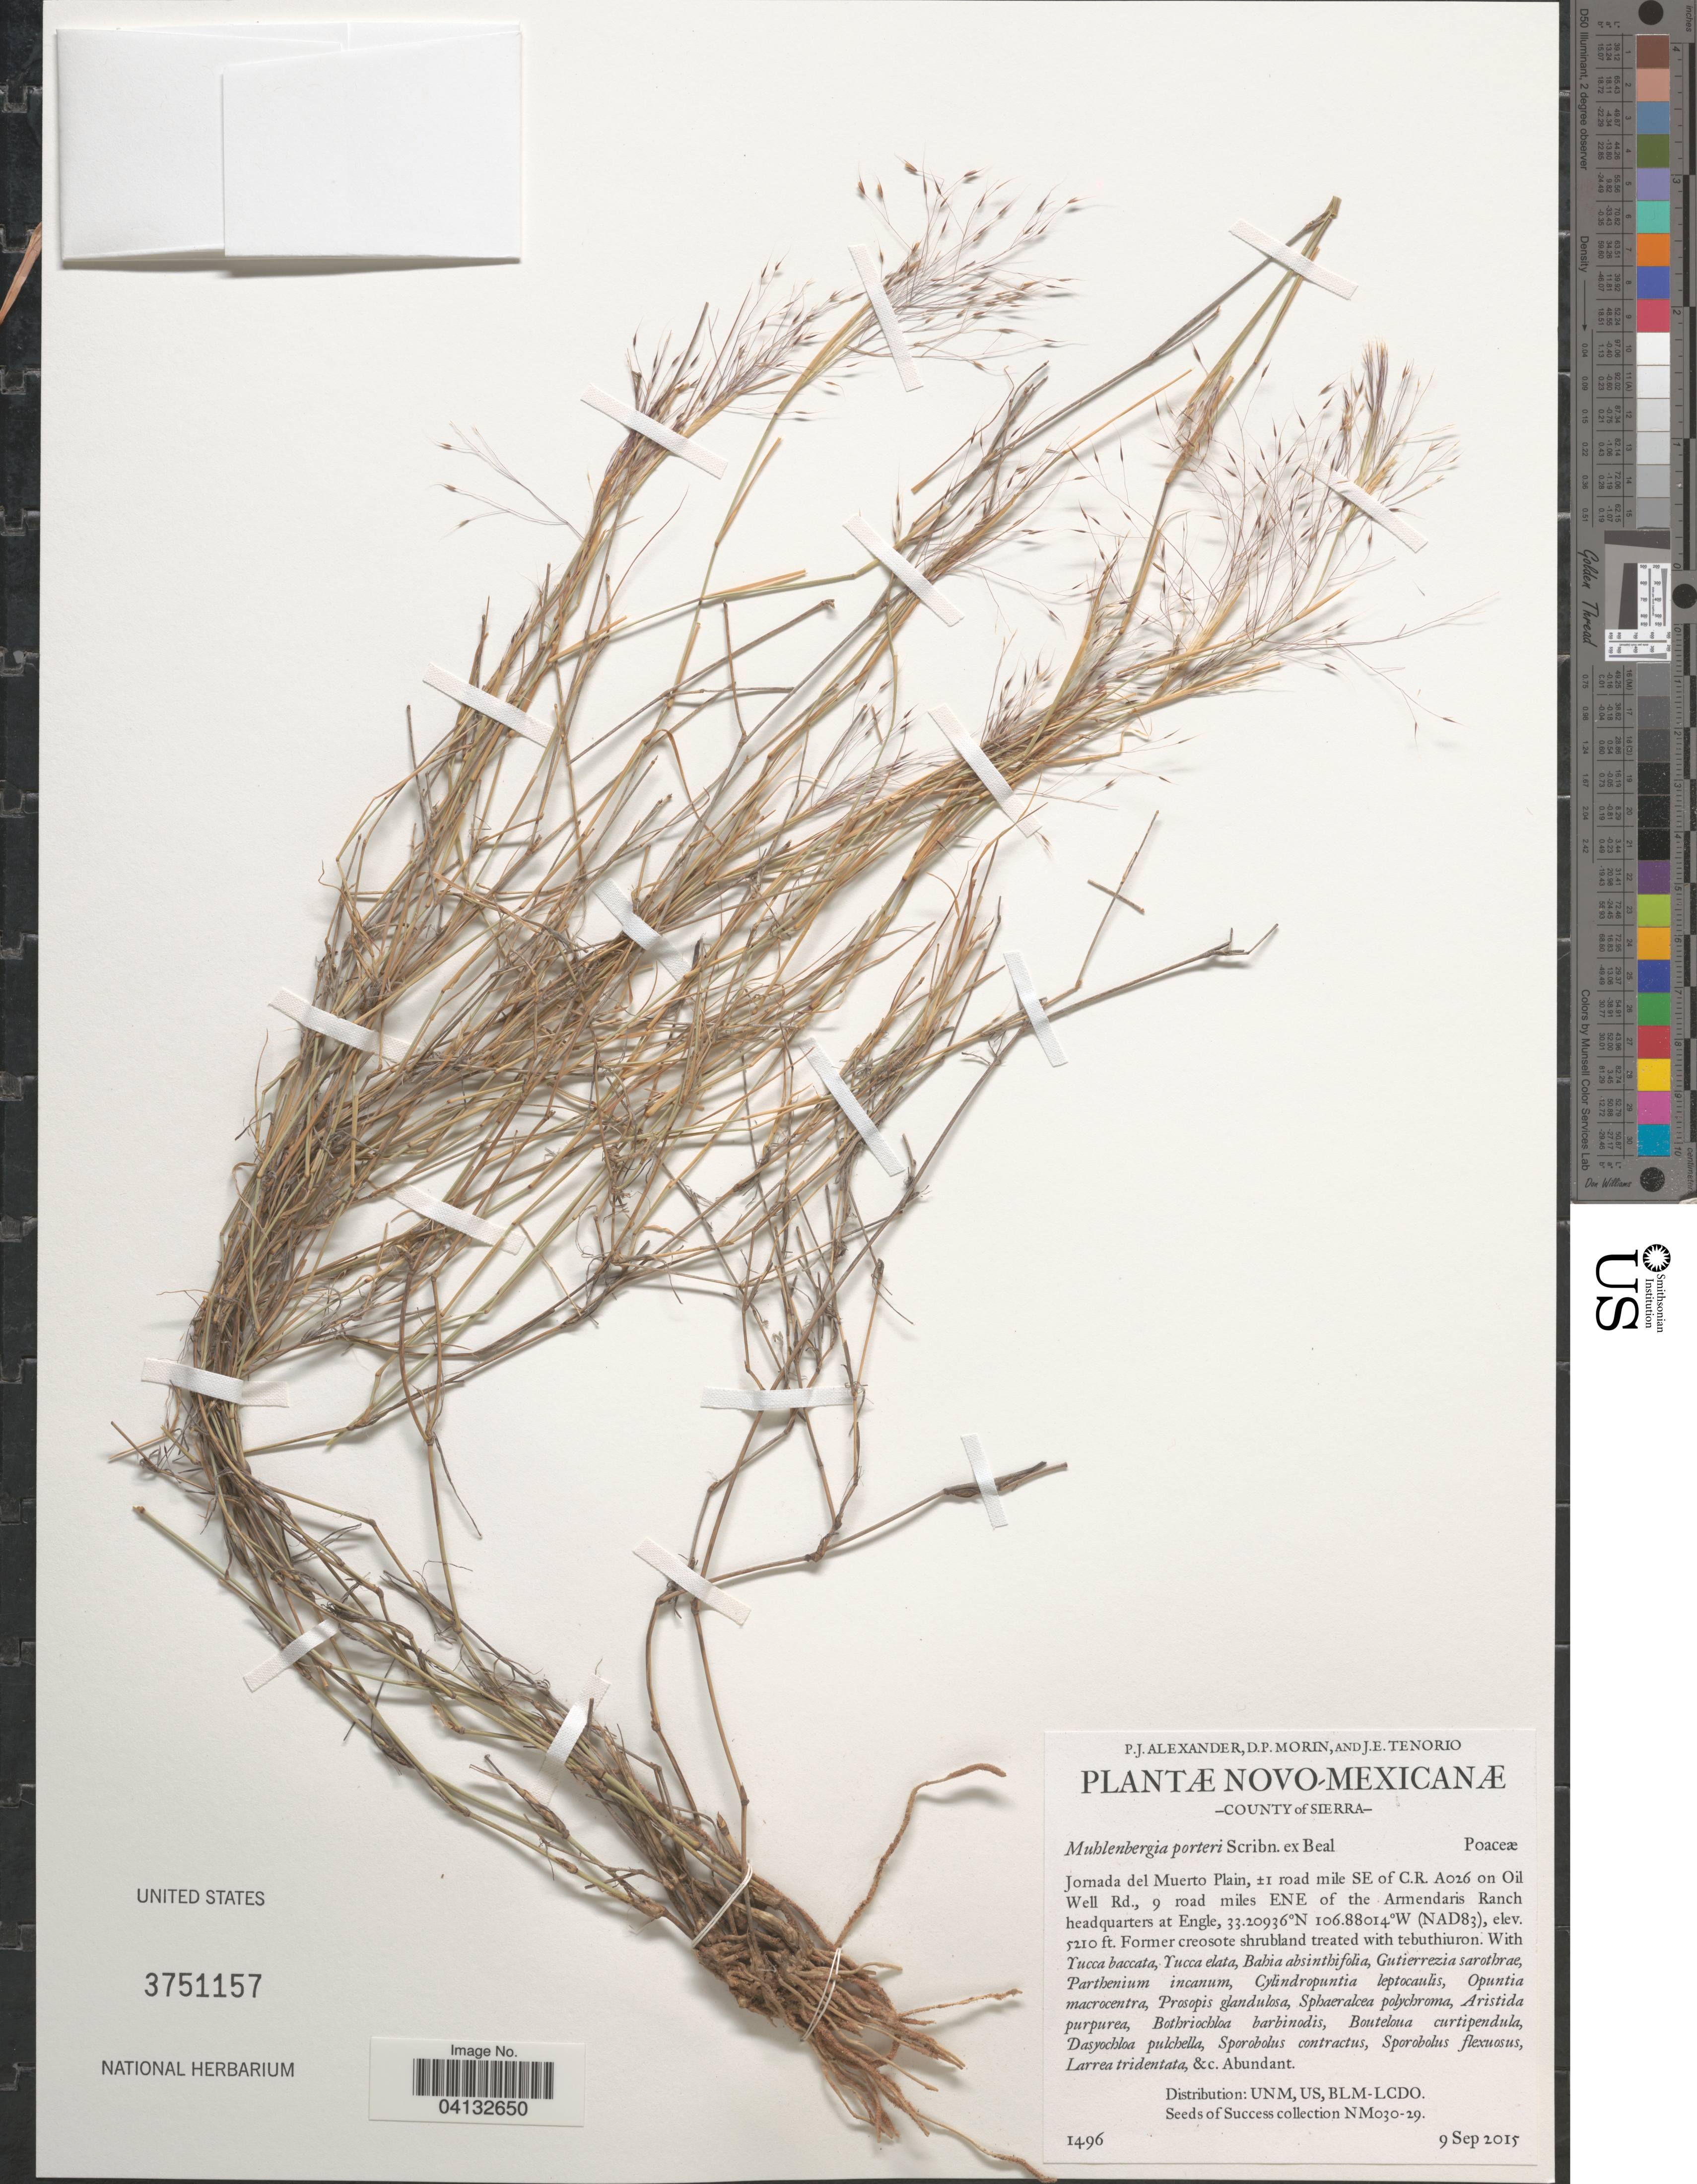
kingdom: Plantae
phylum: Tracheophyta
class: Liliopsida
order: Poales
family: Poaceae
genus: Muhlenbergia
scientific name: Muhlenbergia porteri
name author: Scribn. in W.J. Beal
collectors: P. Alexander, D. Morin & J. Tenorio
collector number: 1496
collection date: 2015-09-09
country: United States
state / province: New Mexico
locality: County of Sierra. Jomada del Muerto Plain, ±1 road mile SE of C.R. A026 on Oil Well Rd., 9 road miles ENE of the Armendaris Ranch headquarters at Engle.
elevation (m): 1588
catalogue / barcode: US 3751157